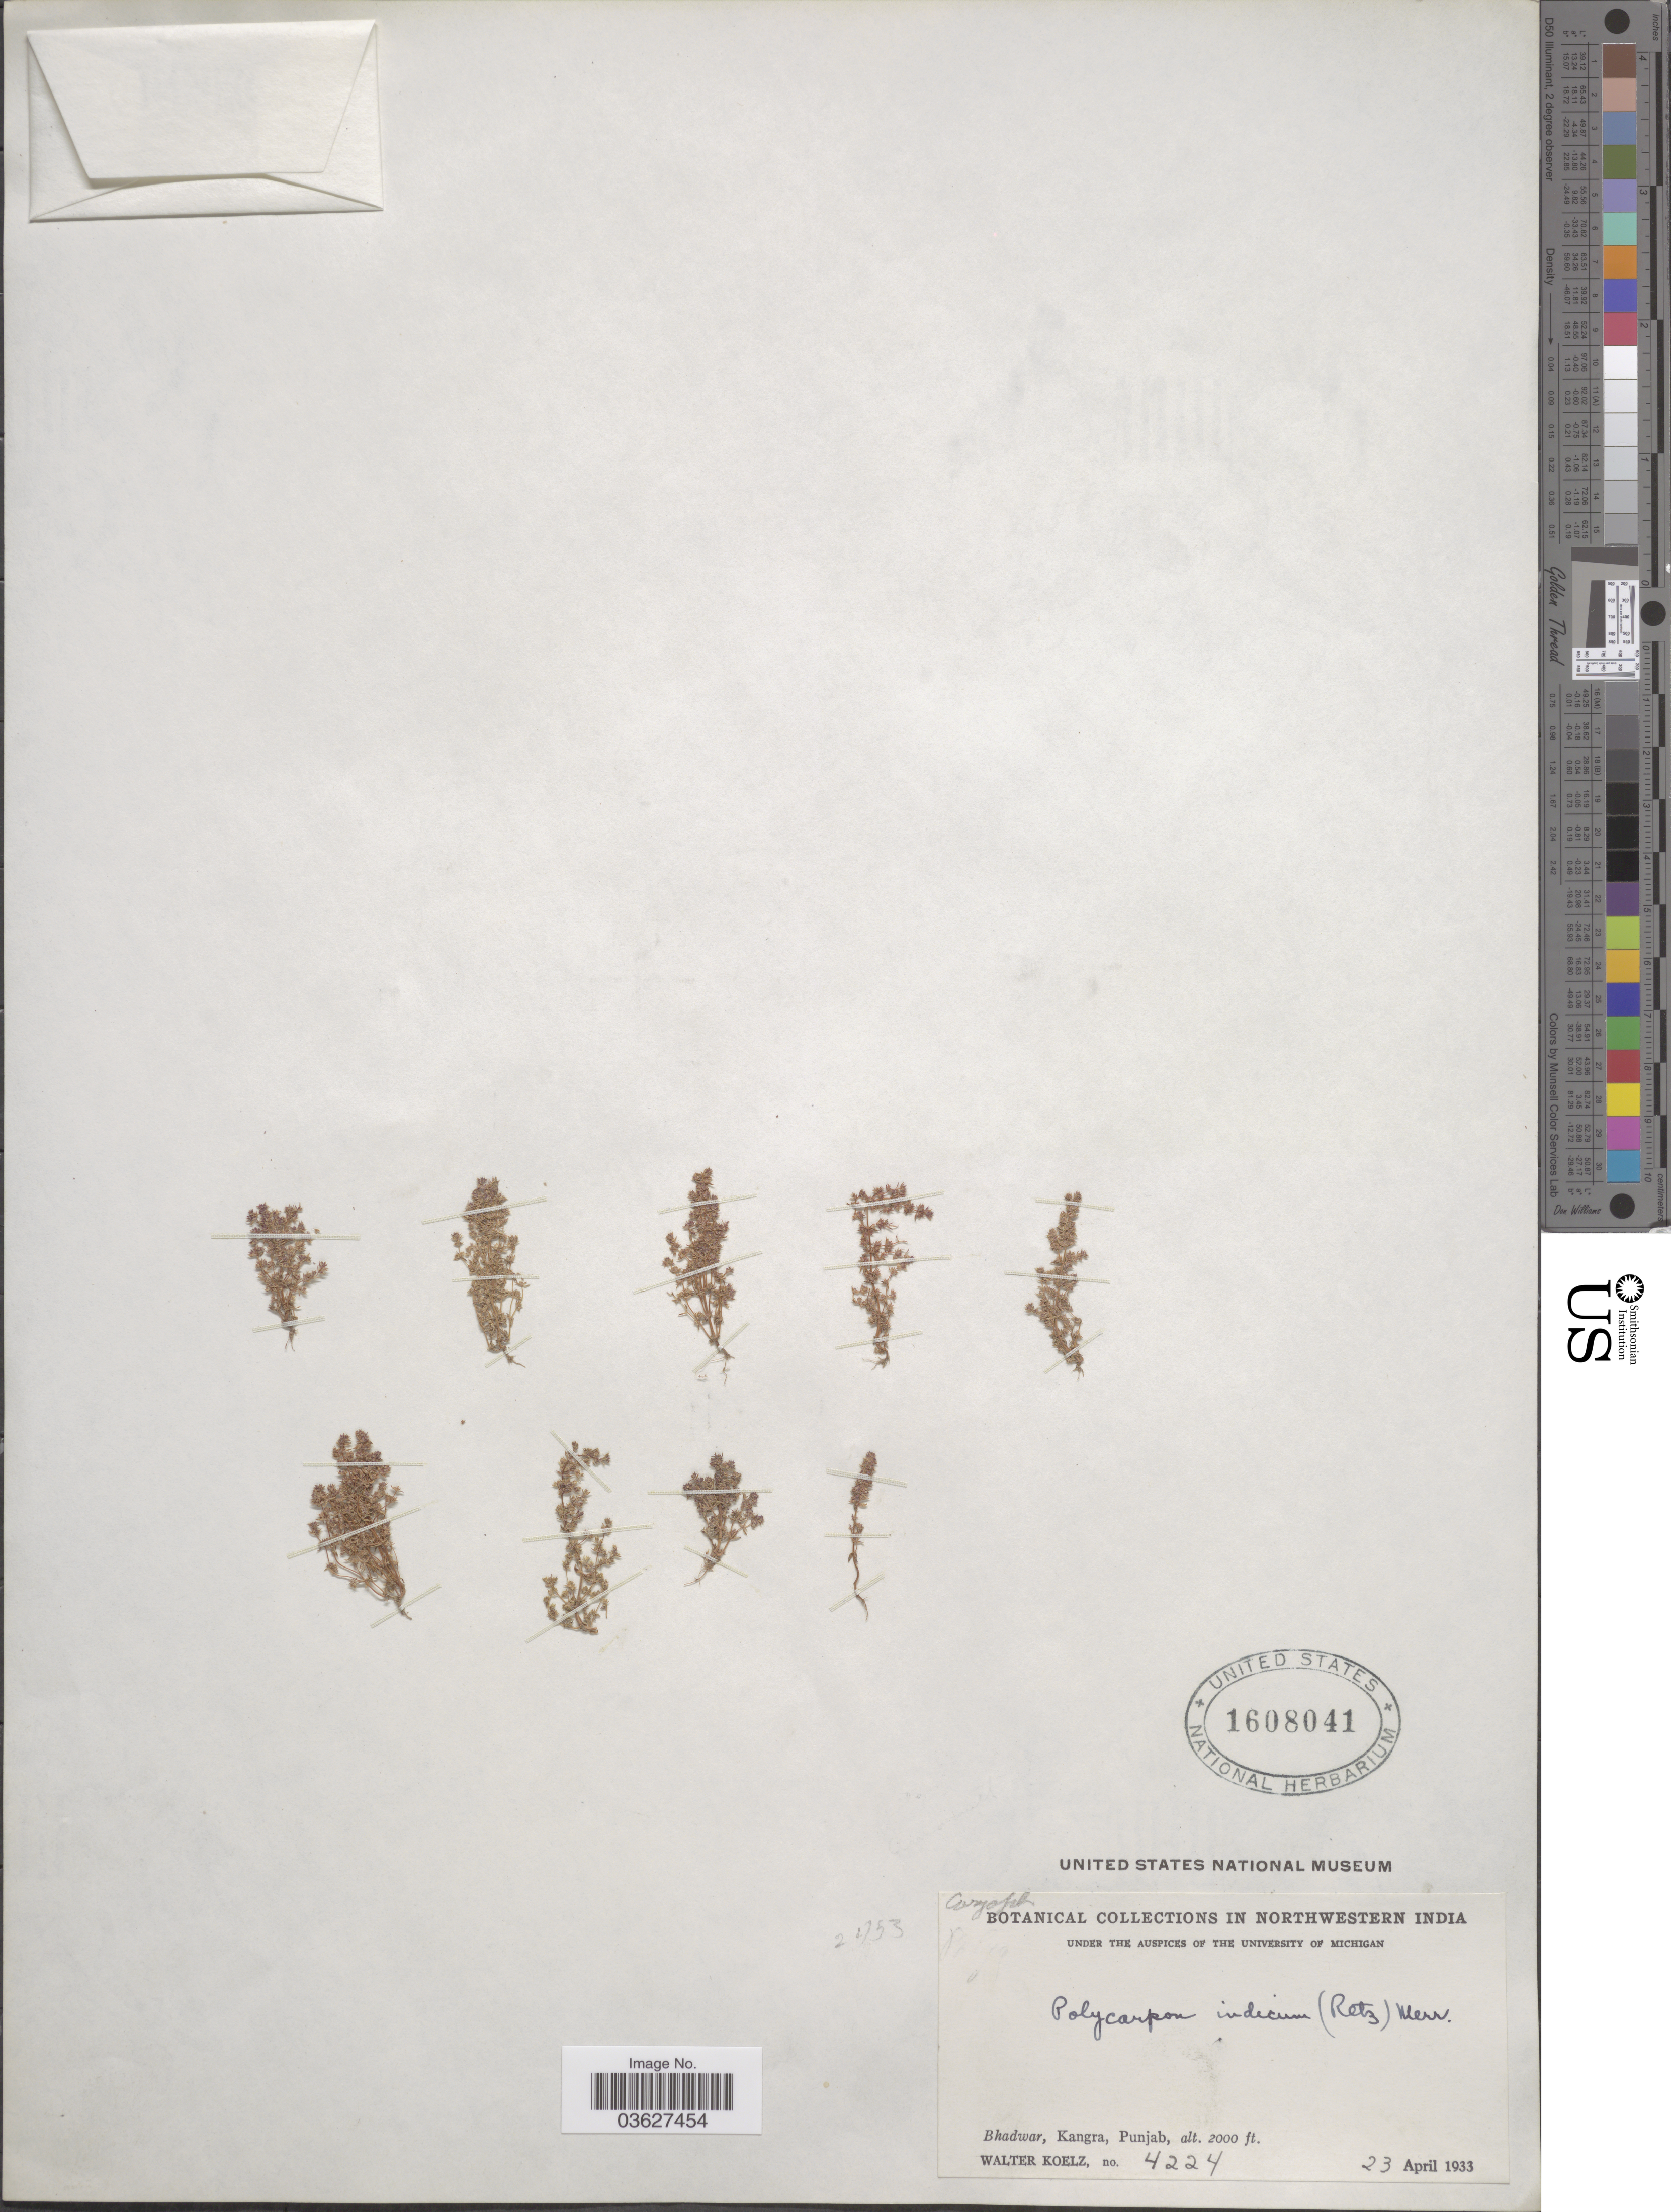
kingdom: Plantae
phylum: Tracheophyta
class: Magnoliopsida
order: Caryophyllales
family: Caryophyllaceae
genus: Polycarpon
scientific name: Polycarpon indicum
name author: (Retz.) Merr.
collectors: W. N. Koelz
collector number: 4224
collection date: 1933-04-23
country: India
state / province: Himachal Pradesh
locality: In Northwestern India. Bhadwar, Kangra.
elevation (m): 610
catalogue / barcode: US 1608041